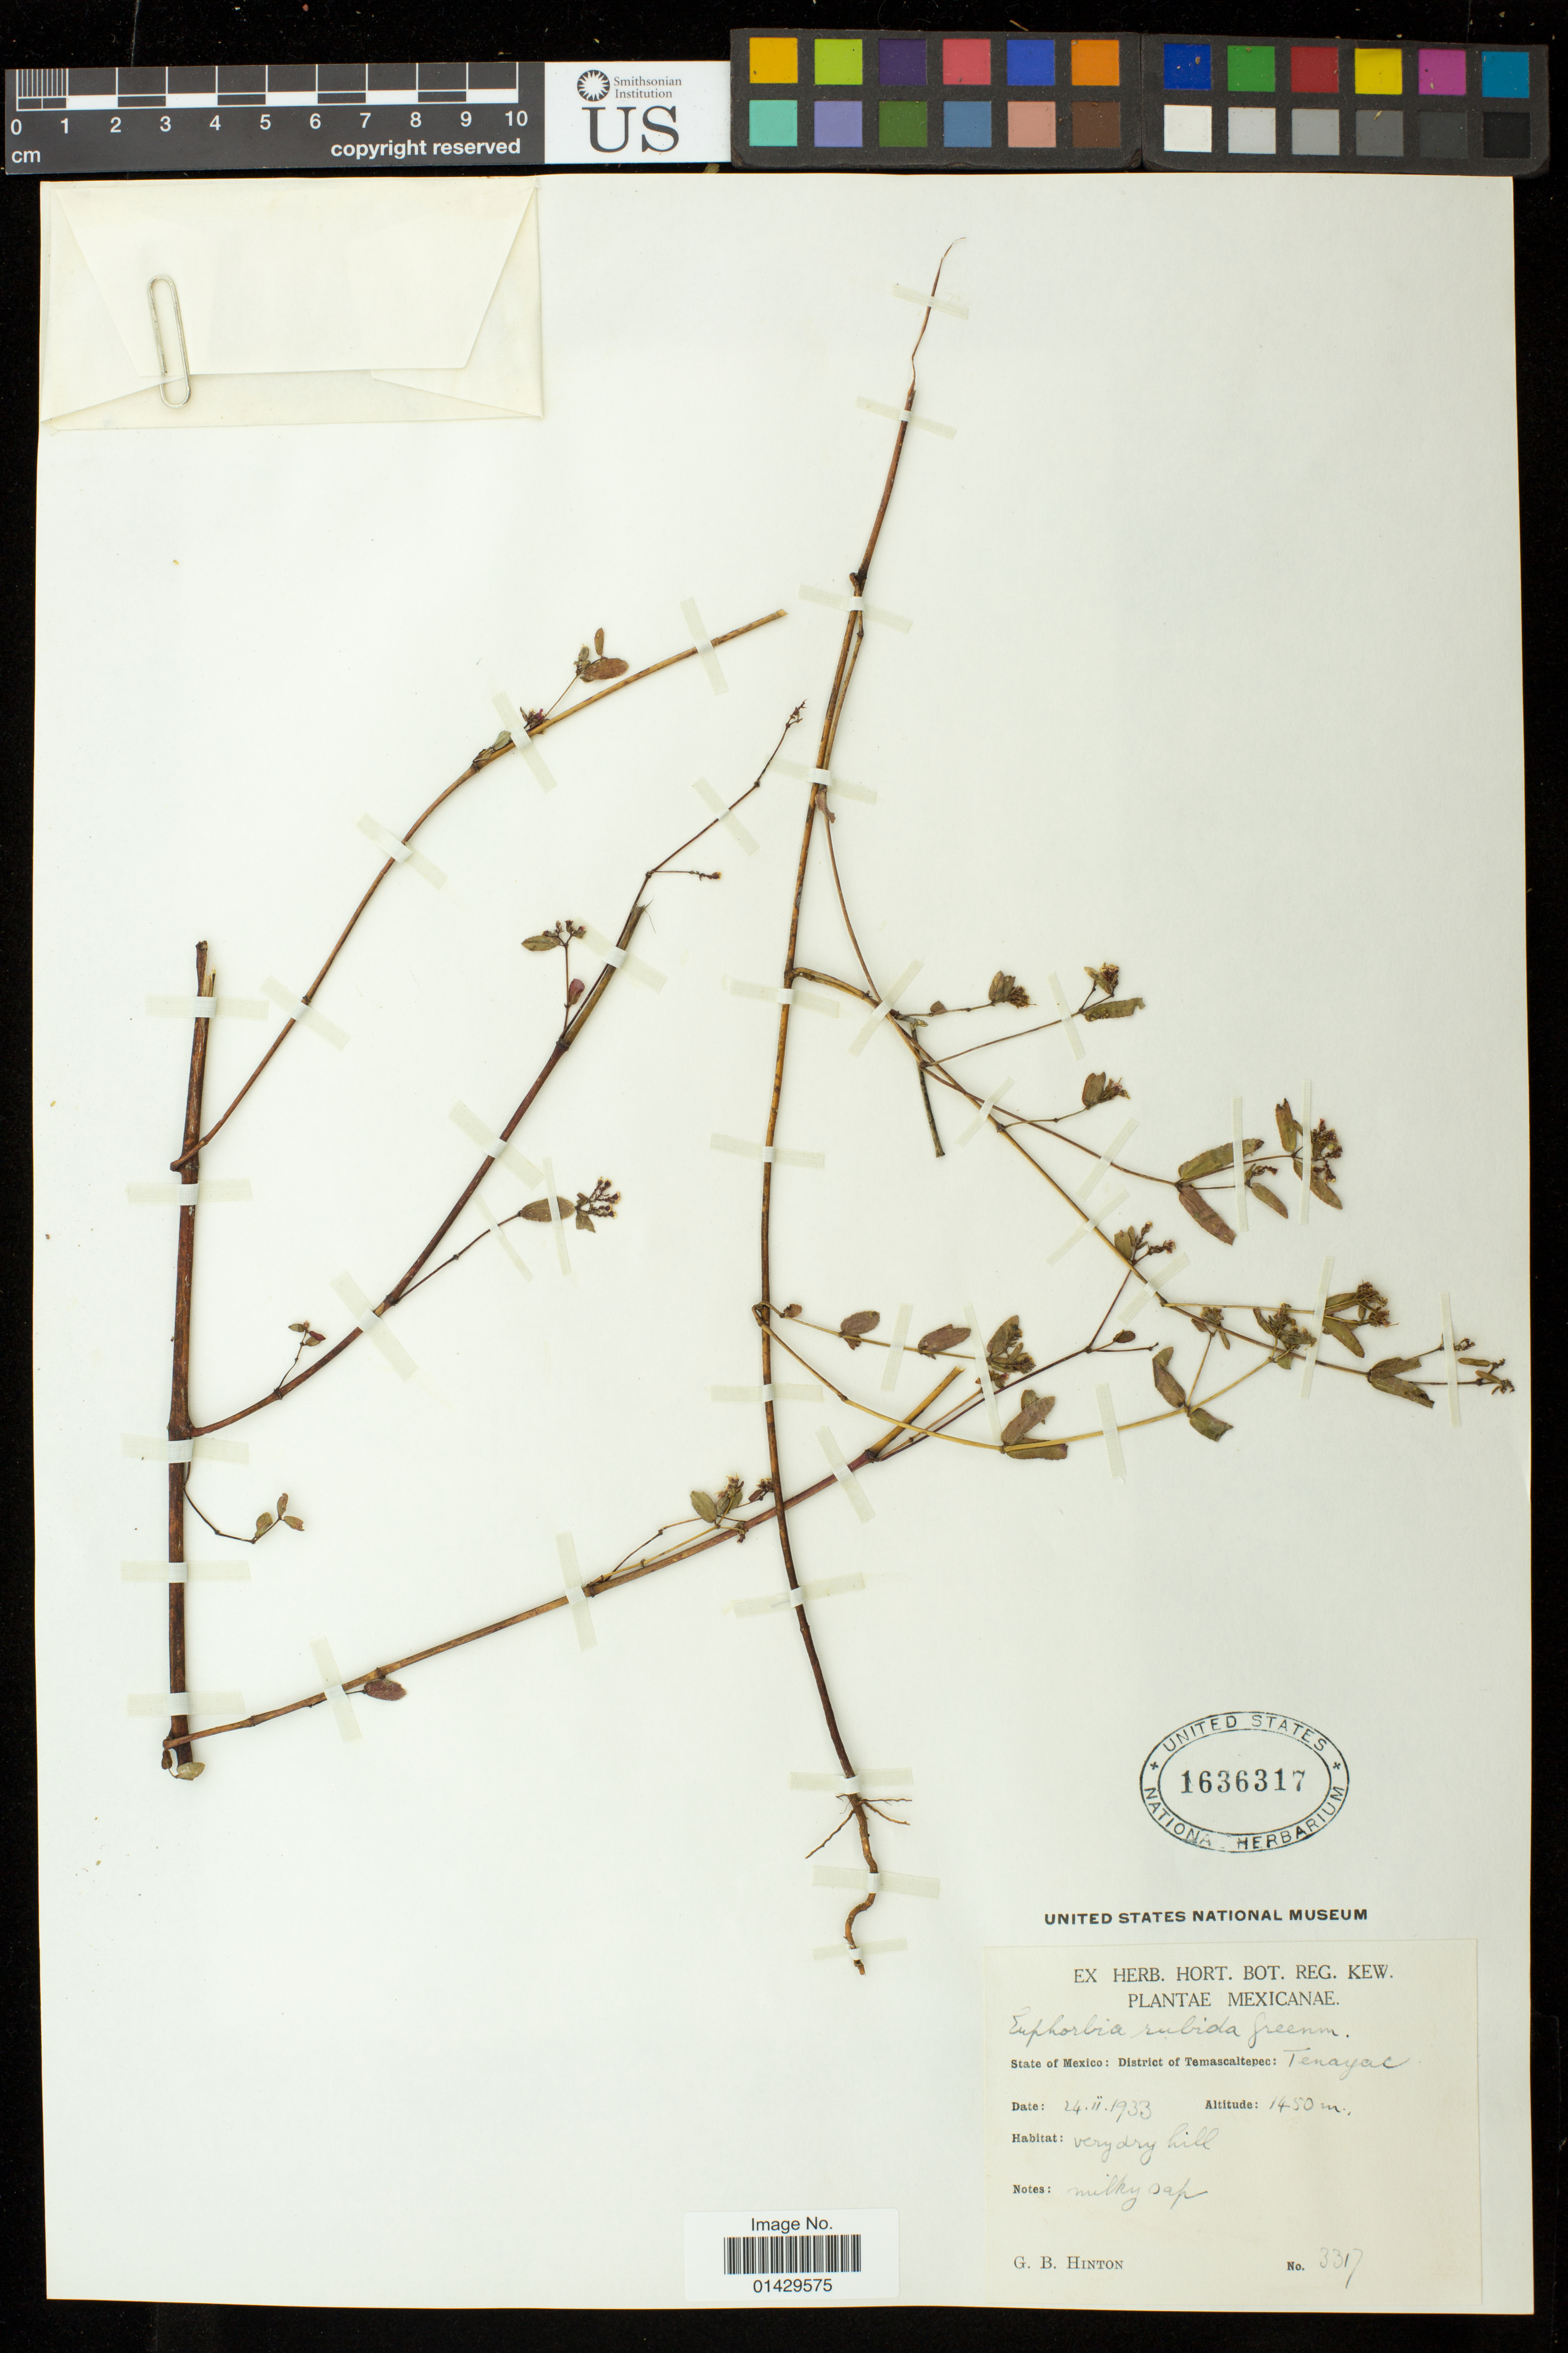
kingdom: Plantae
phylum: Tracheophyta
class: Magnoliopsida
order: Malpighiales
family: Euphorbiaceae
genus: Euphorbia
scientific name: Euphorbia anychioides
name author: Boiss.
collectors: G. B. Hinton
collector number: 3317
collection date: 1933-02-24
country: Mexico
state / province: México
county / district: Temascaltepec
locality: Tenayac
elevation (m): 1450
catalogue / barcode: US 1636317